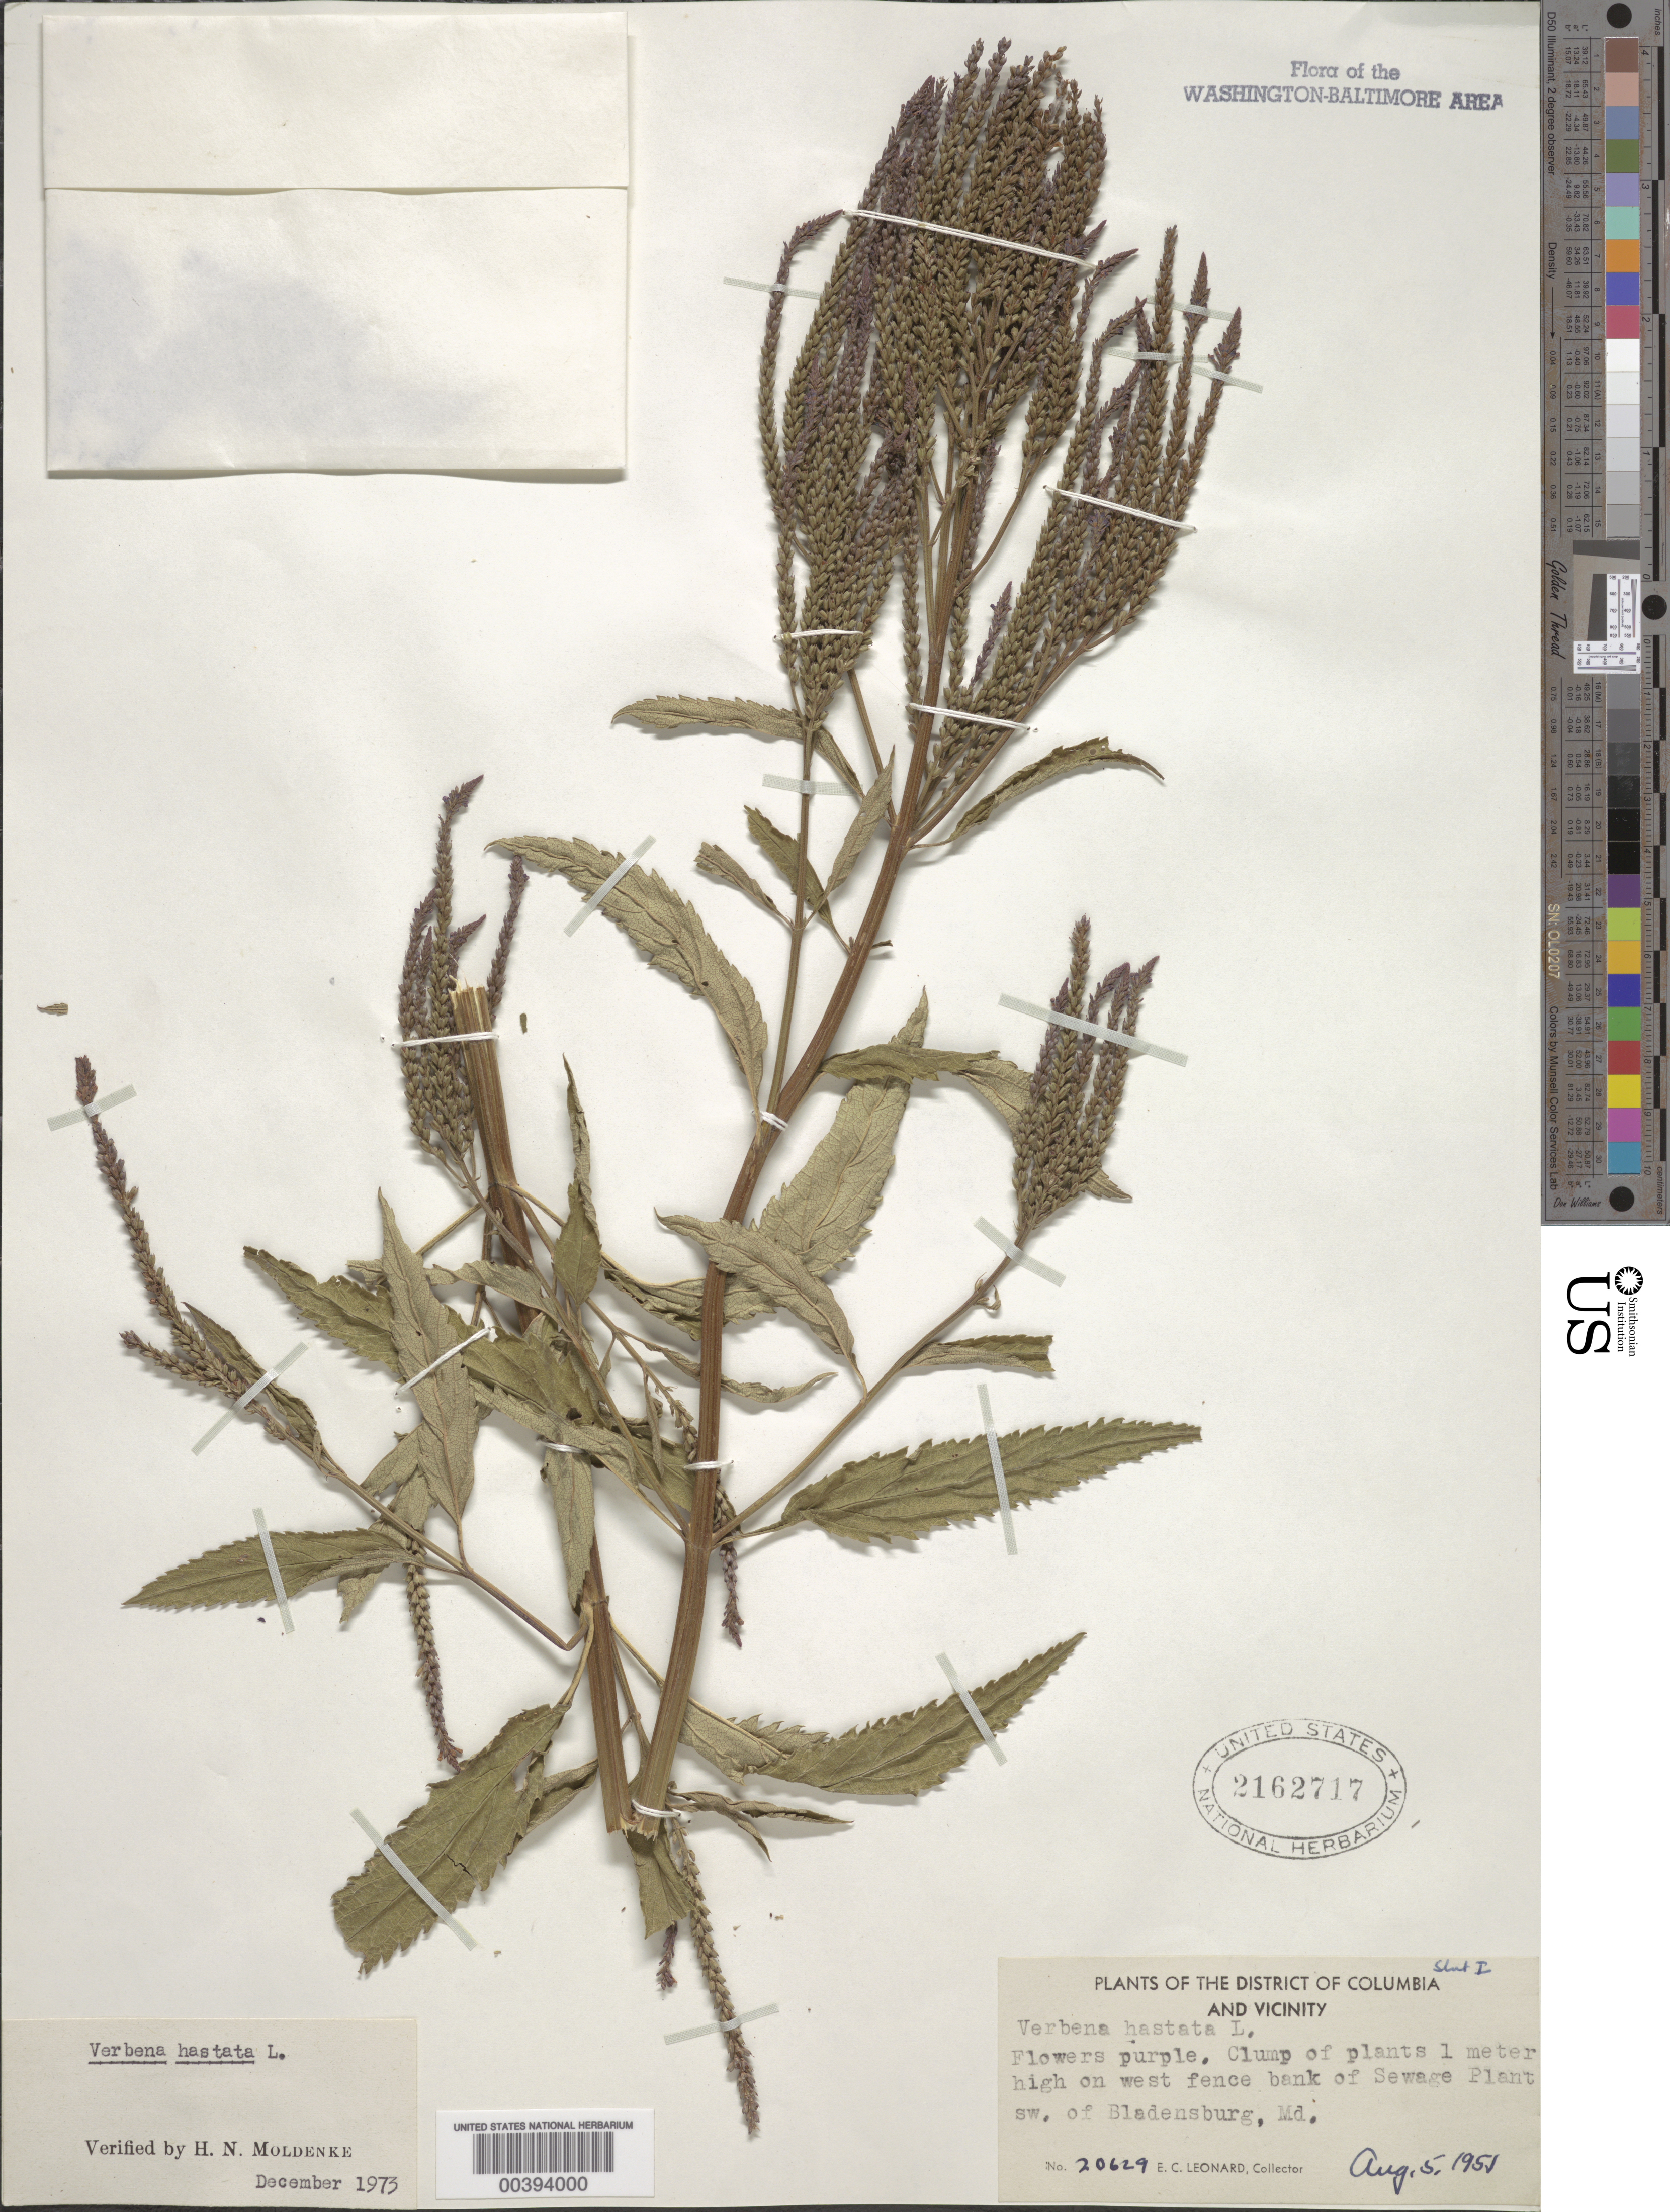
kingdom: Plantae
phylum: Tracheophyta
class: Magnoliopsida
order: Lamiales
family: Verbenaceae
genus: Verbena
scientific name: Verbena hastata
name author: L.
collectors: E. C. Leonard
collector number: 20629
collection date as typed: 05 Aug 1951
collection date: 1951-08-05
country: United States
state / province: Maryland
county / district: Prince George's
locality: Sewage Plant, southwest of Bladensburg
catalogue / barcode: US 2162717